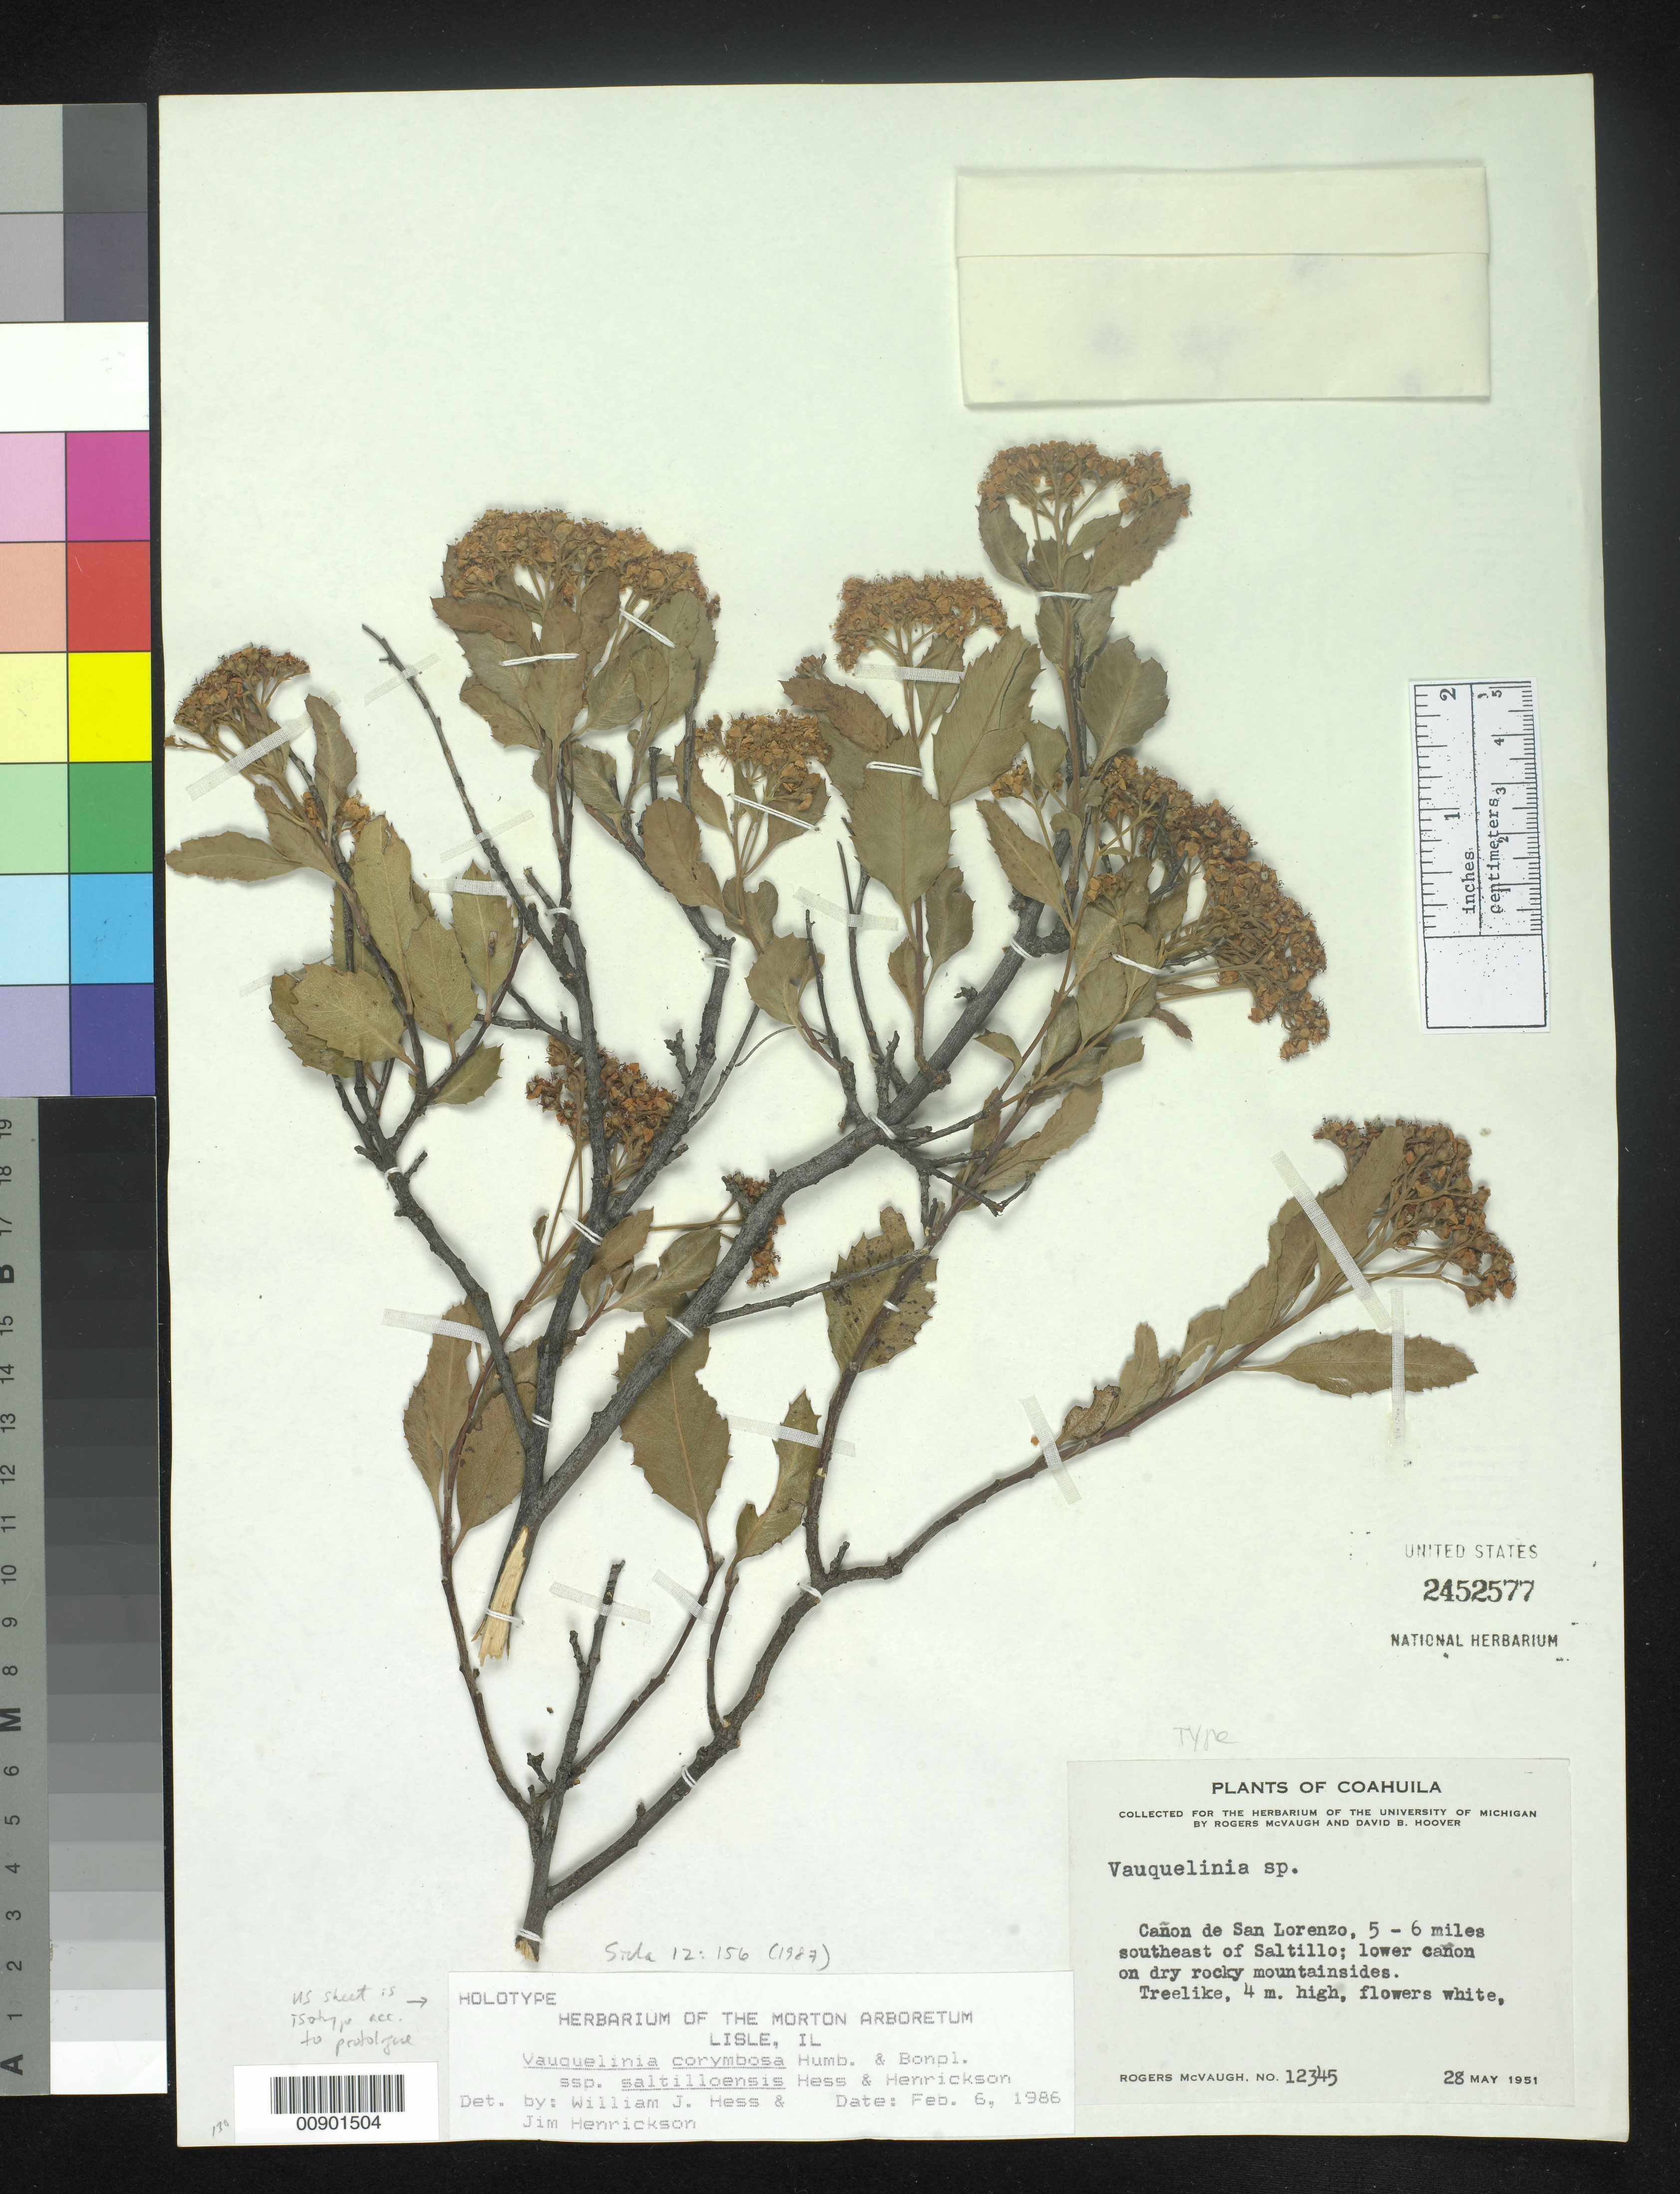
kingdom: Plantae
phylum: Tracheophyta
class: Magnoliopsida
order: Rosales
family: Rosaceae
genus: Vauquelinia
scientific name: Vauquelinia corymbosa subsp. saltilloensis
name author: W.J. Hess & Henrickson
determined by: Hess, W. J.; Henrickson, J. S.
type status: Isotype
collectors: R. McVaugh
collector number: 12345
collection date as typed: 28 May 1951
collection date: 1951-05-28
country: Mexico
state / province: Coahuila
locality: Cañon de San Lorenzo, 5-6 miles southeast of Saltillo.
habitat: Lower cañon on dry rocky mountainsides.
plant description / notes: Specimen is annotated as holotype, but US sheet is isotype acc. to protologue.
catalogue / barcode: US 2452577